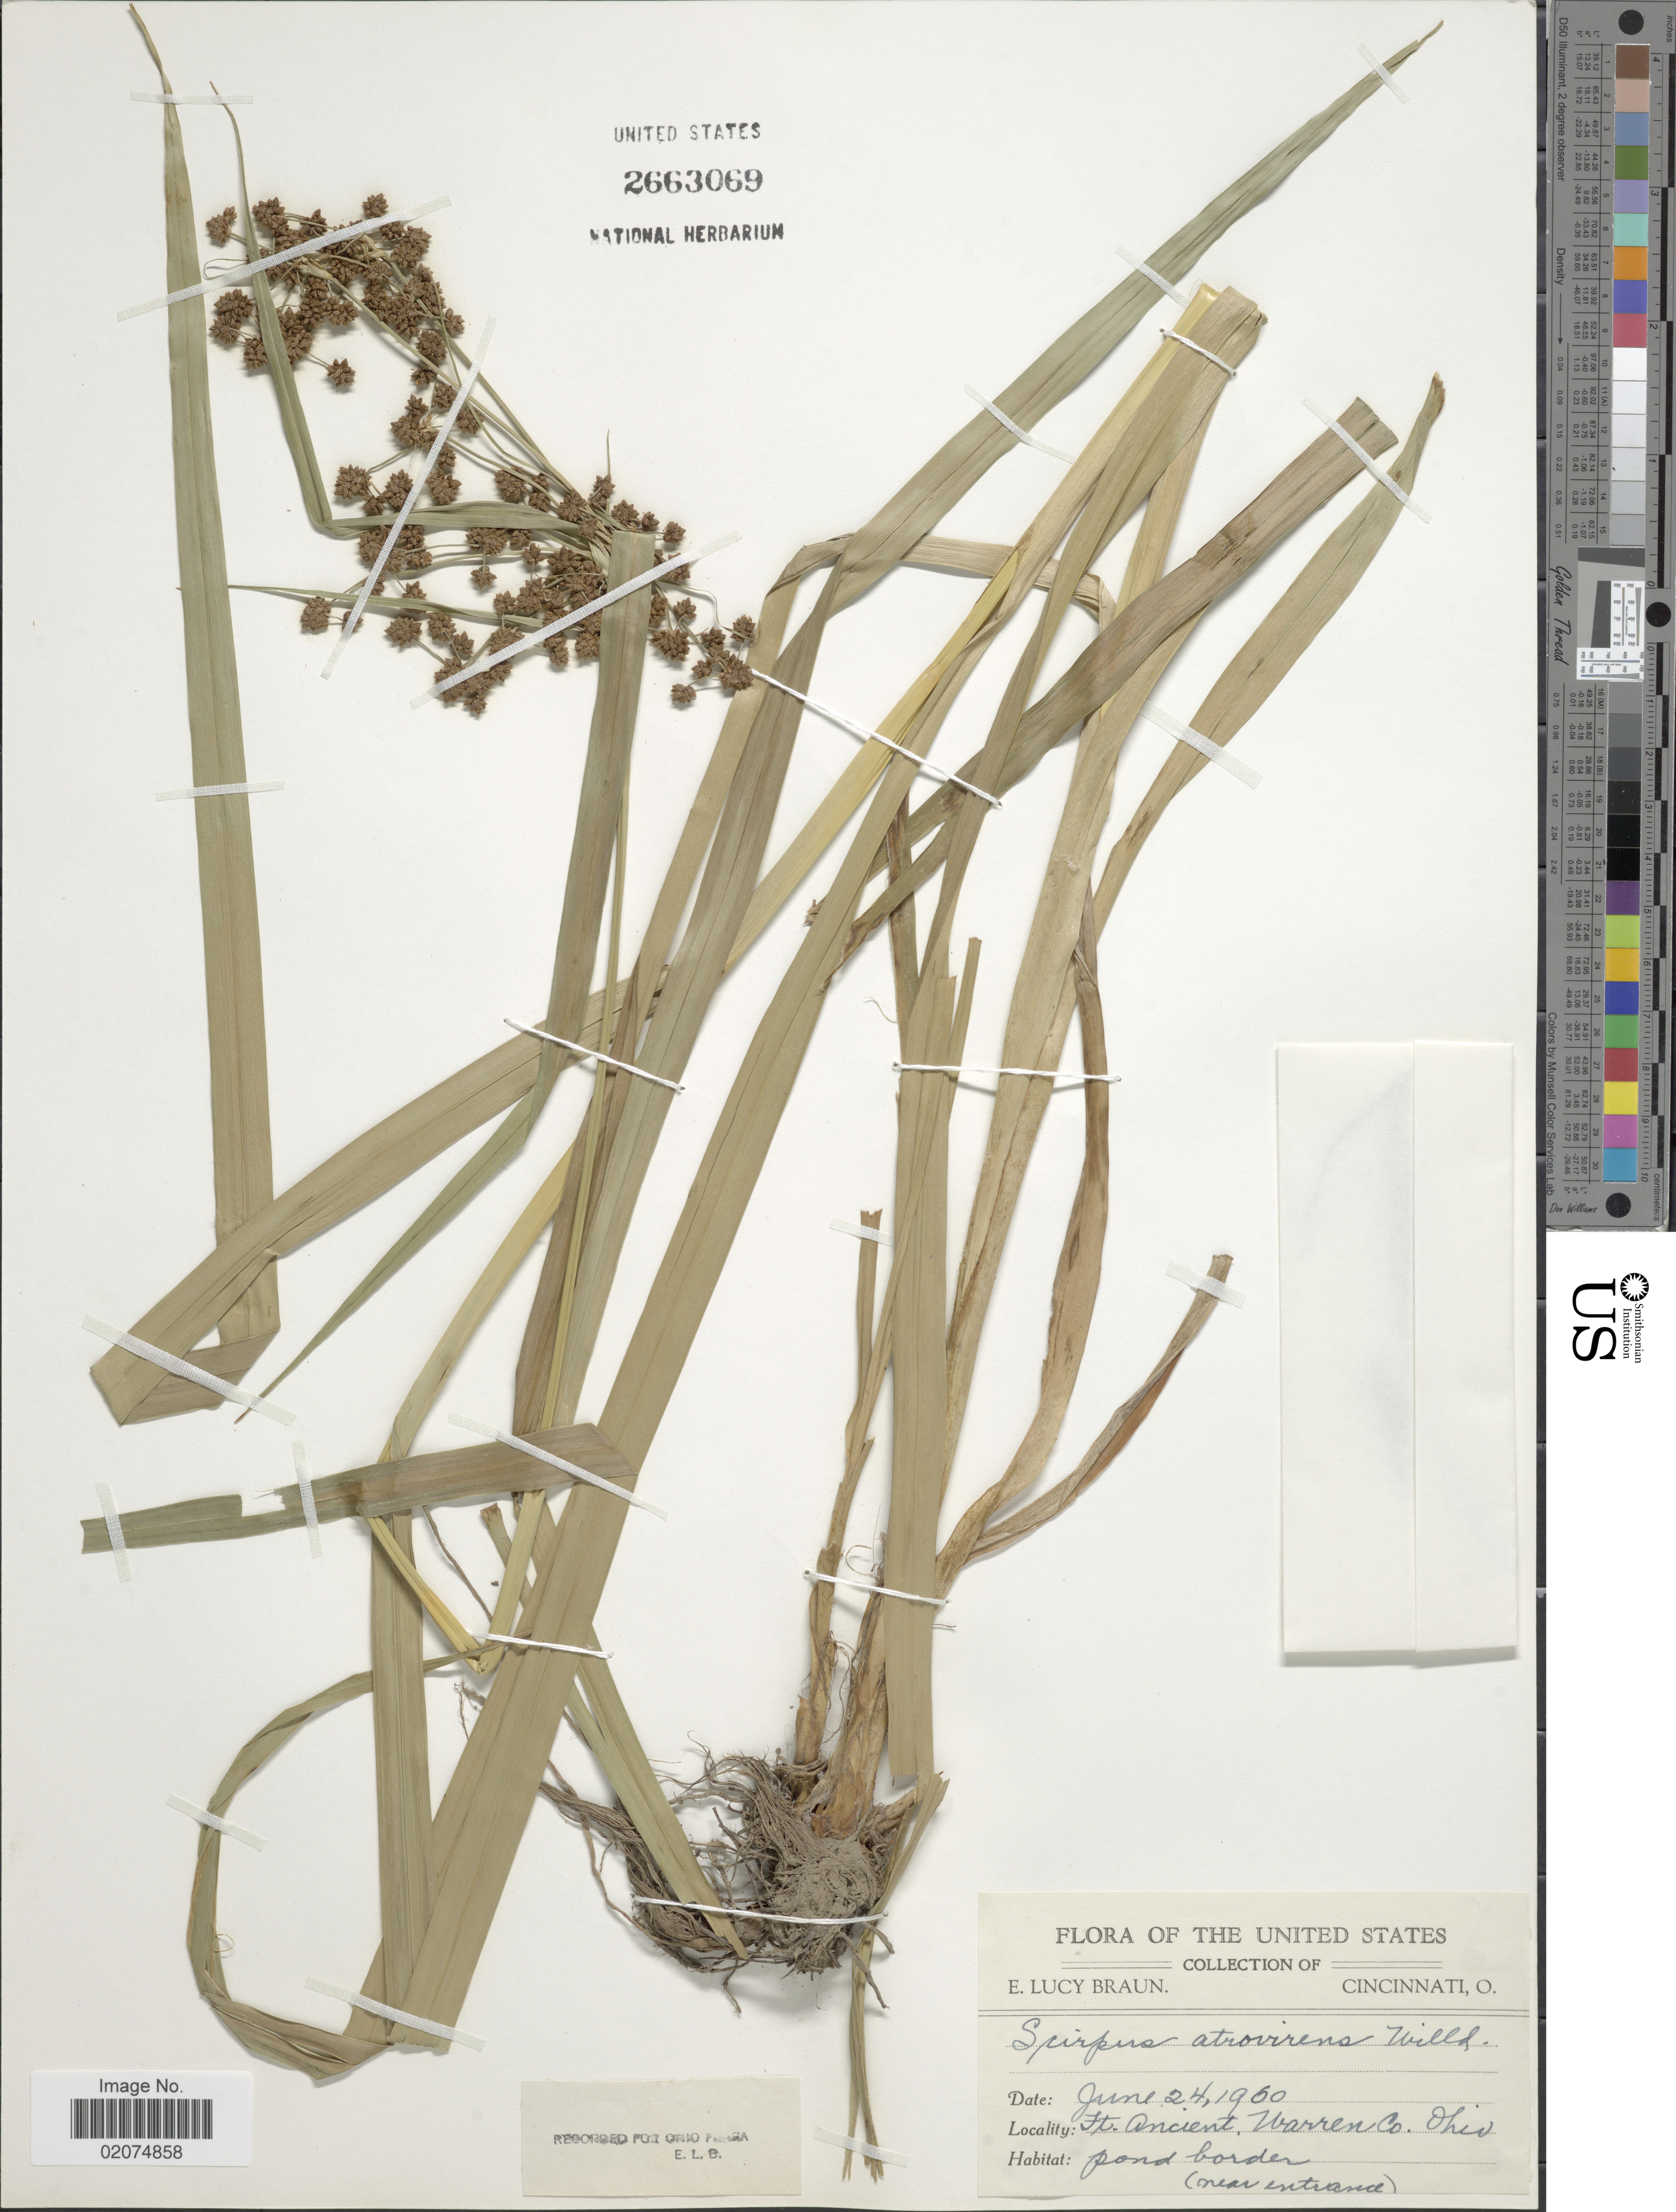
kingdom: Plantae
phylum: Tracheophyta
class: Liliopsida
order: Poales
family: Cyperaceae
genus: Scirpus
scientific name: Scirpus atrovirens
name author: Willd.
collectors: E. L. Braun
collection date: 1960-06-24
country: United States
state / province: Ohio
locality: Ft. Ancient, Warren Co.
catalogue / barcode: US 2663069